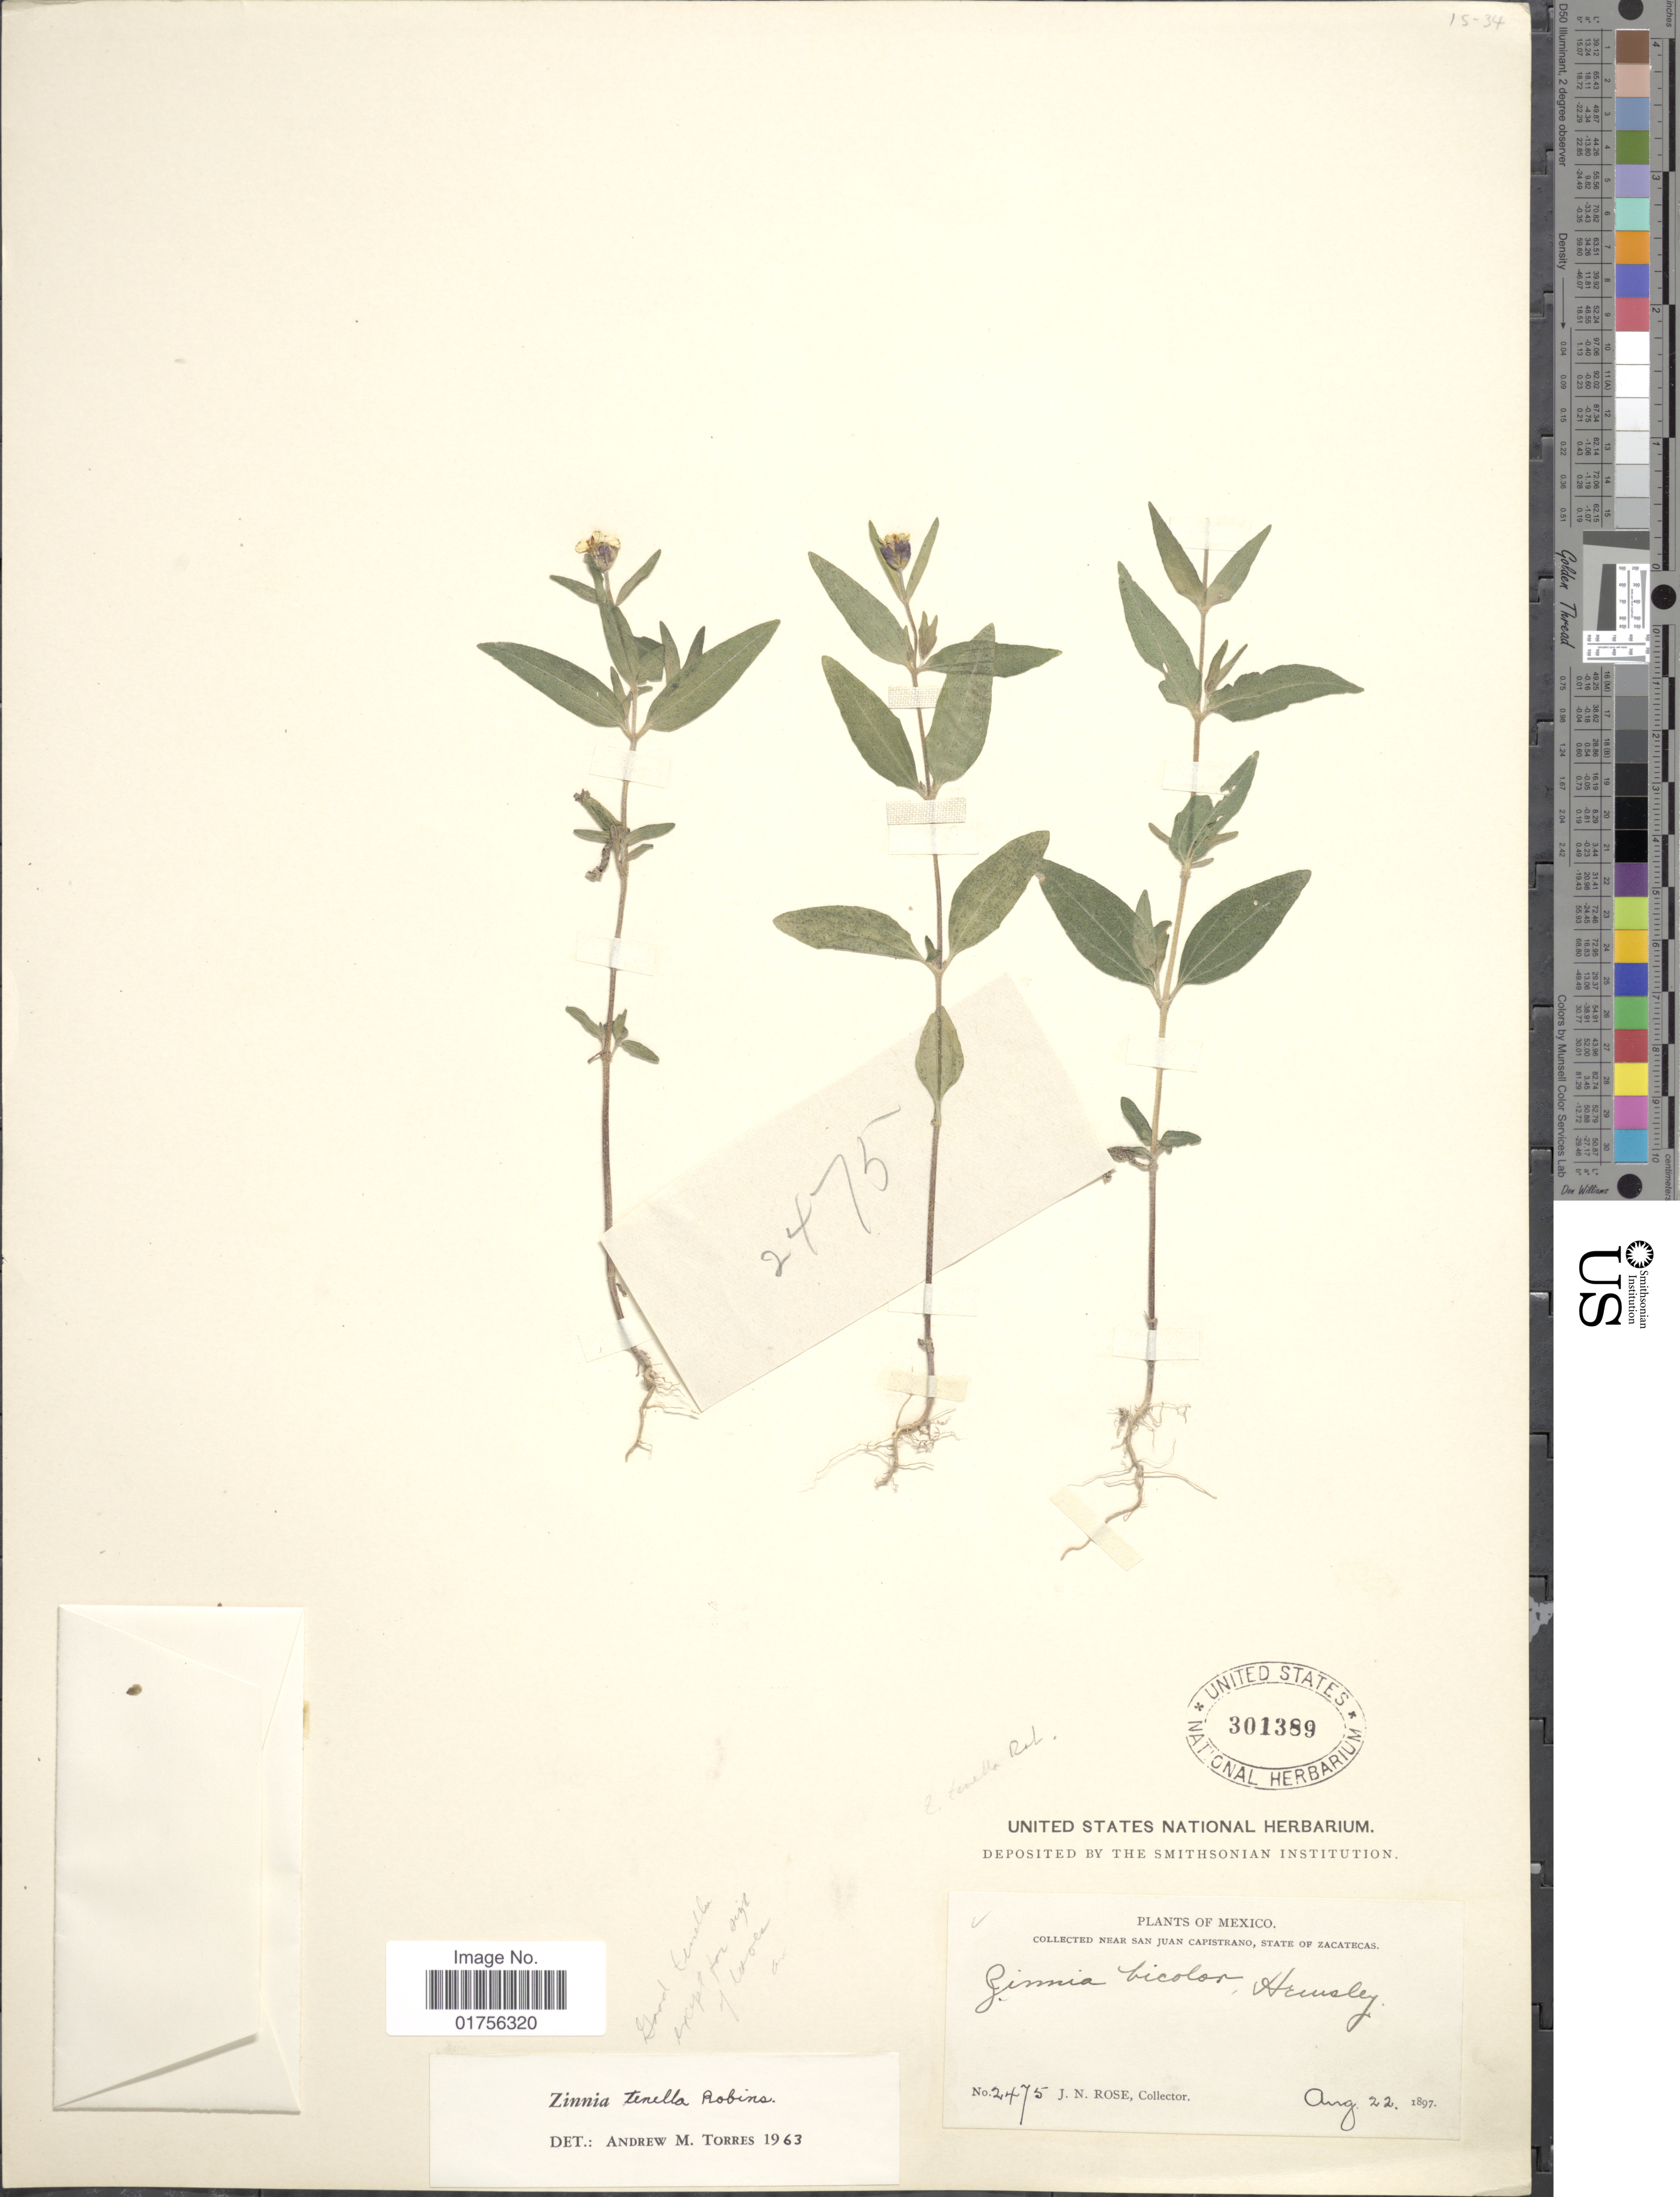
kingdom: Plantae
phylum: Tracheophyta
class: Magnoliopsida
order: Asterales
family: Asteraceae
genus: Zinnia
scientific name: Zinnia tenella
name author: B.L. Rob.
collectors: J. N. Rose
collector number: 2475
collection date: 1897-08-22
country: Mexico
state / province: Zacatecas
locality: Near San Juan Capistrano, State of Zacatecas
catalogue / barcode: US 301389